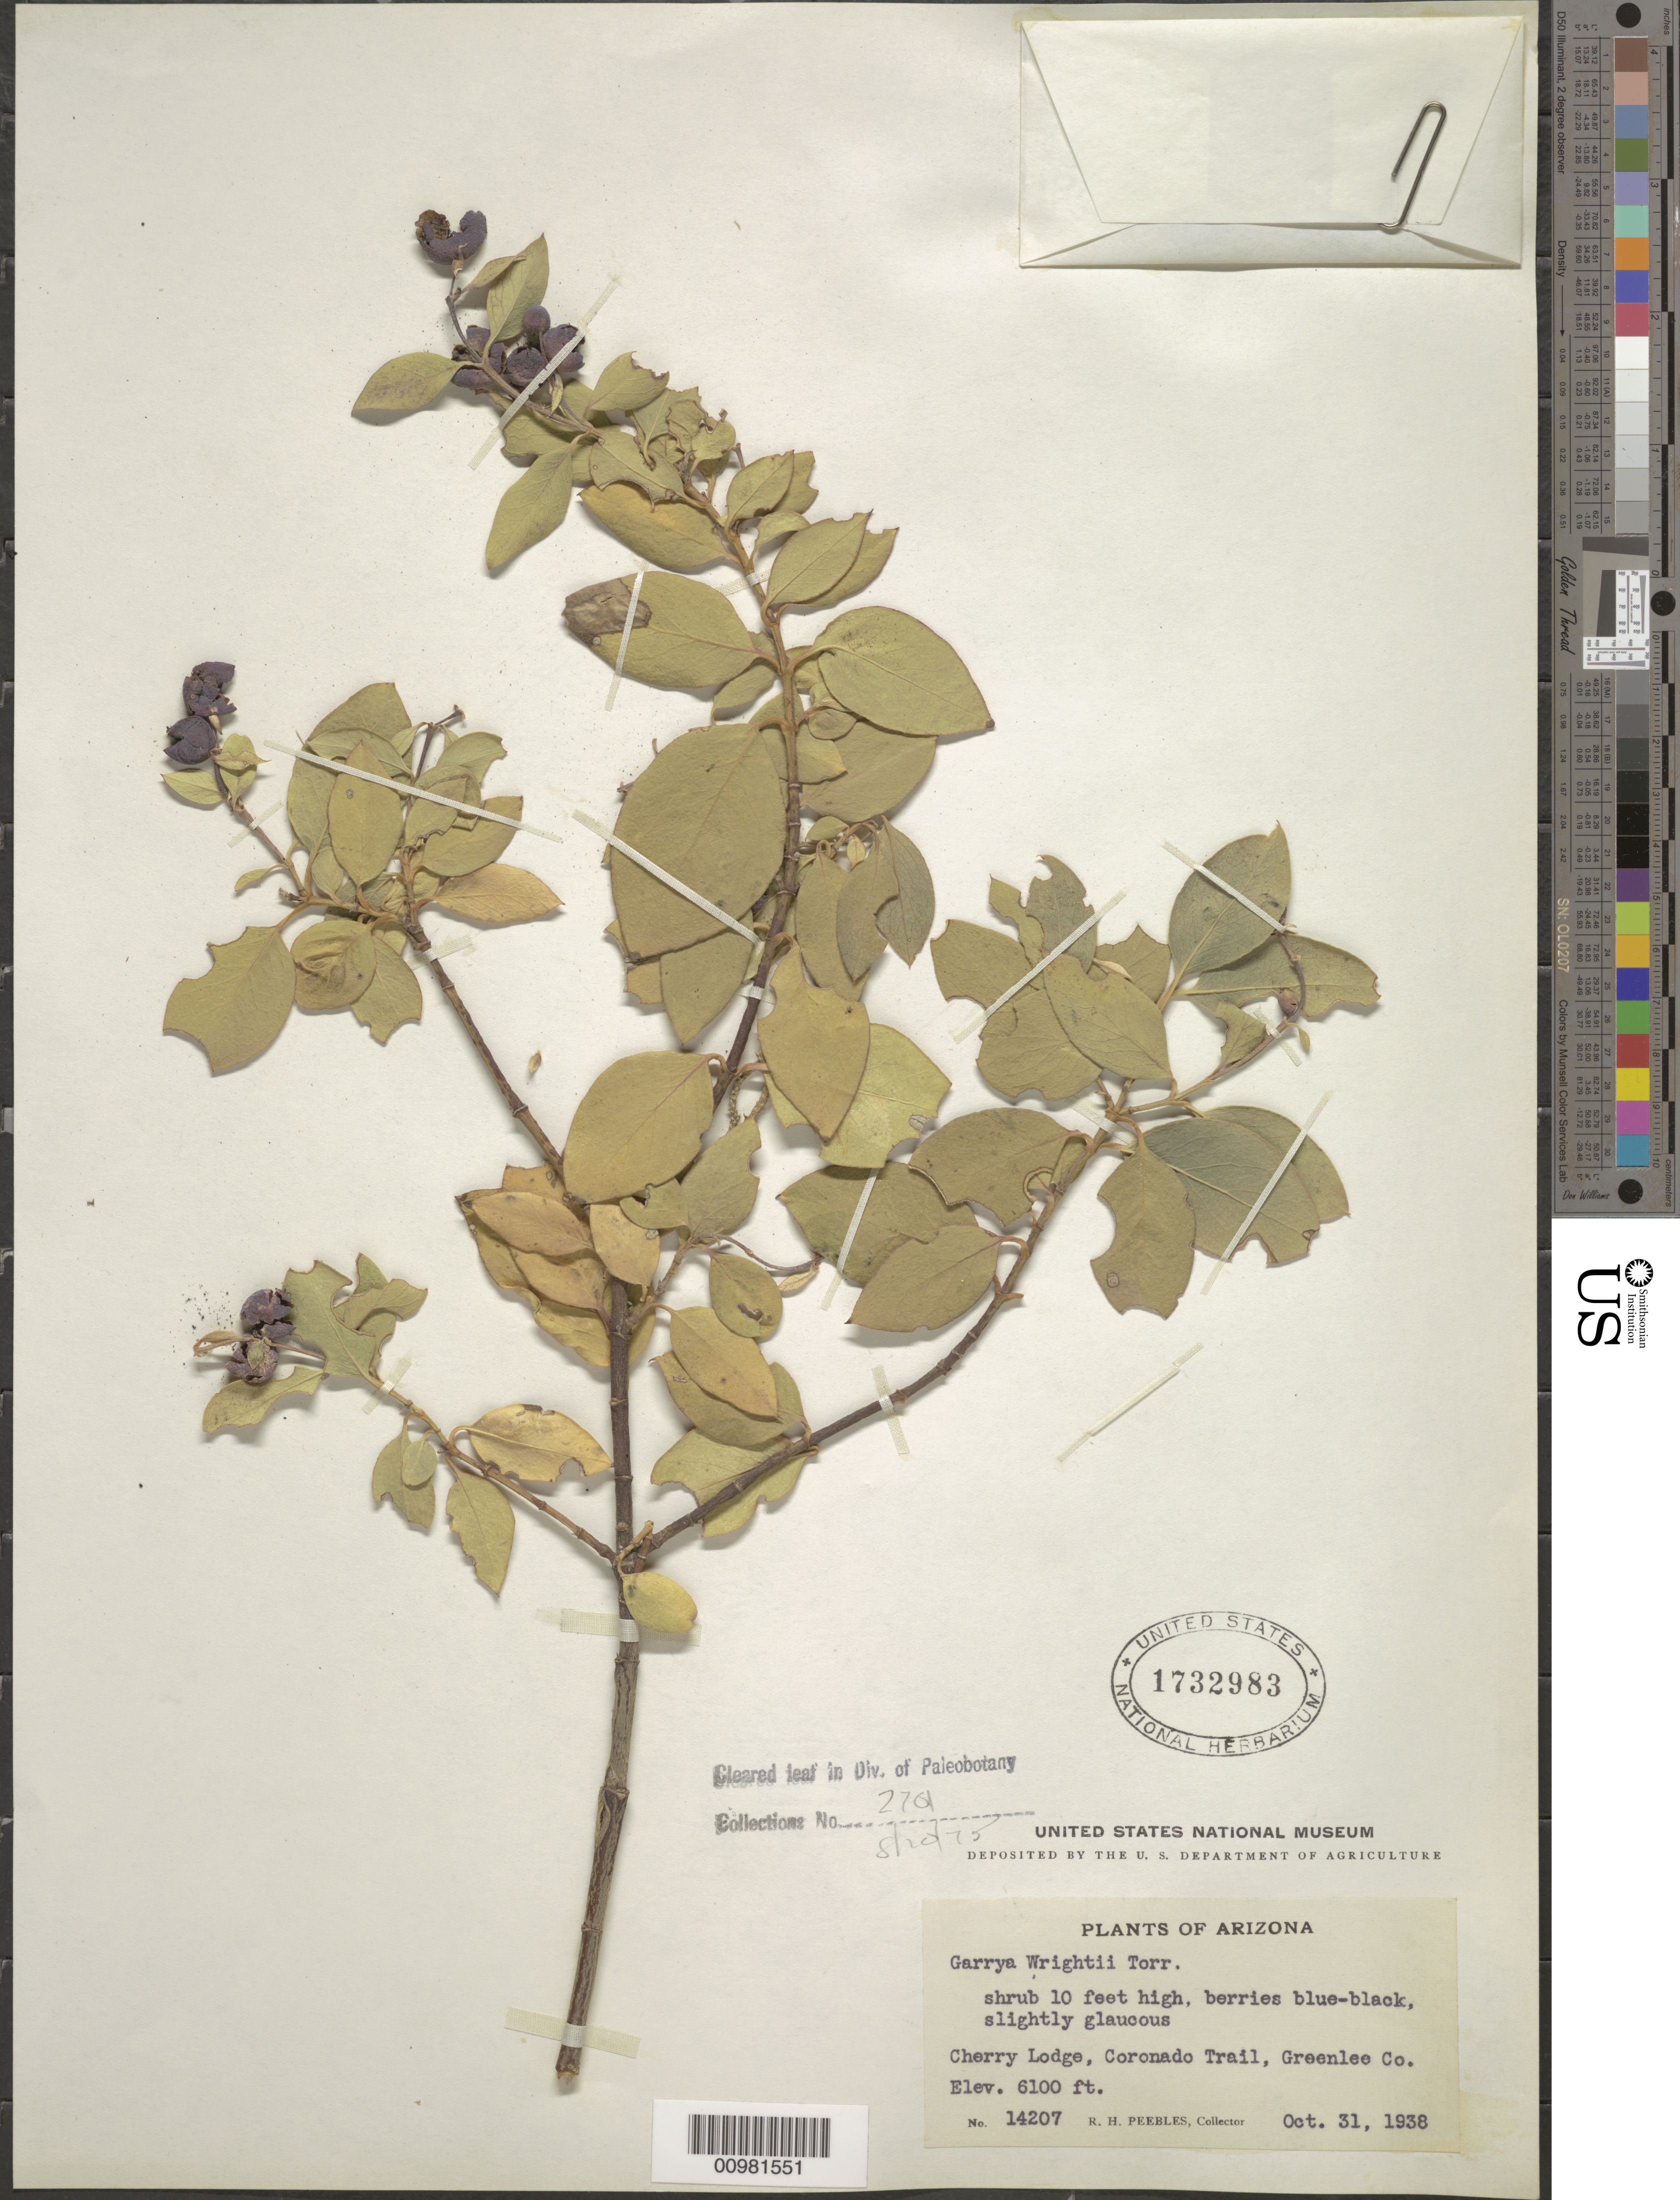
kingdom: Plantae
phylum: Tracheophyta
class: Magnoliopsida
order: Garryales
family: Garryaceae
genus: Garrya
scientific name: Garrya wrightii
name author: Torr.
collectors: R. H. Peebles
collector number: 14207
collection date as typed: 31 Oct 1938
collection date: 1938-10-31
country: United States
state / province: Arizona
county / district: Greenlee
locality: Coronado Trail, Cherry Lodge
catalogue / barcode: US 1732983